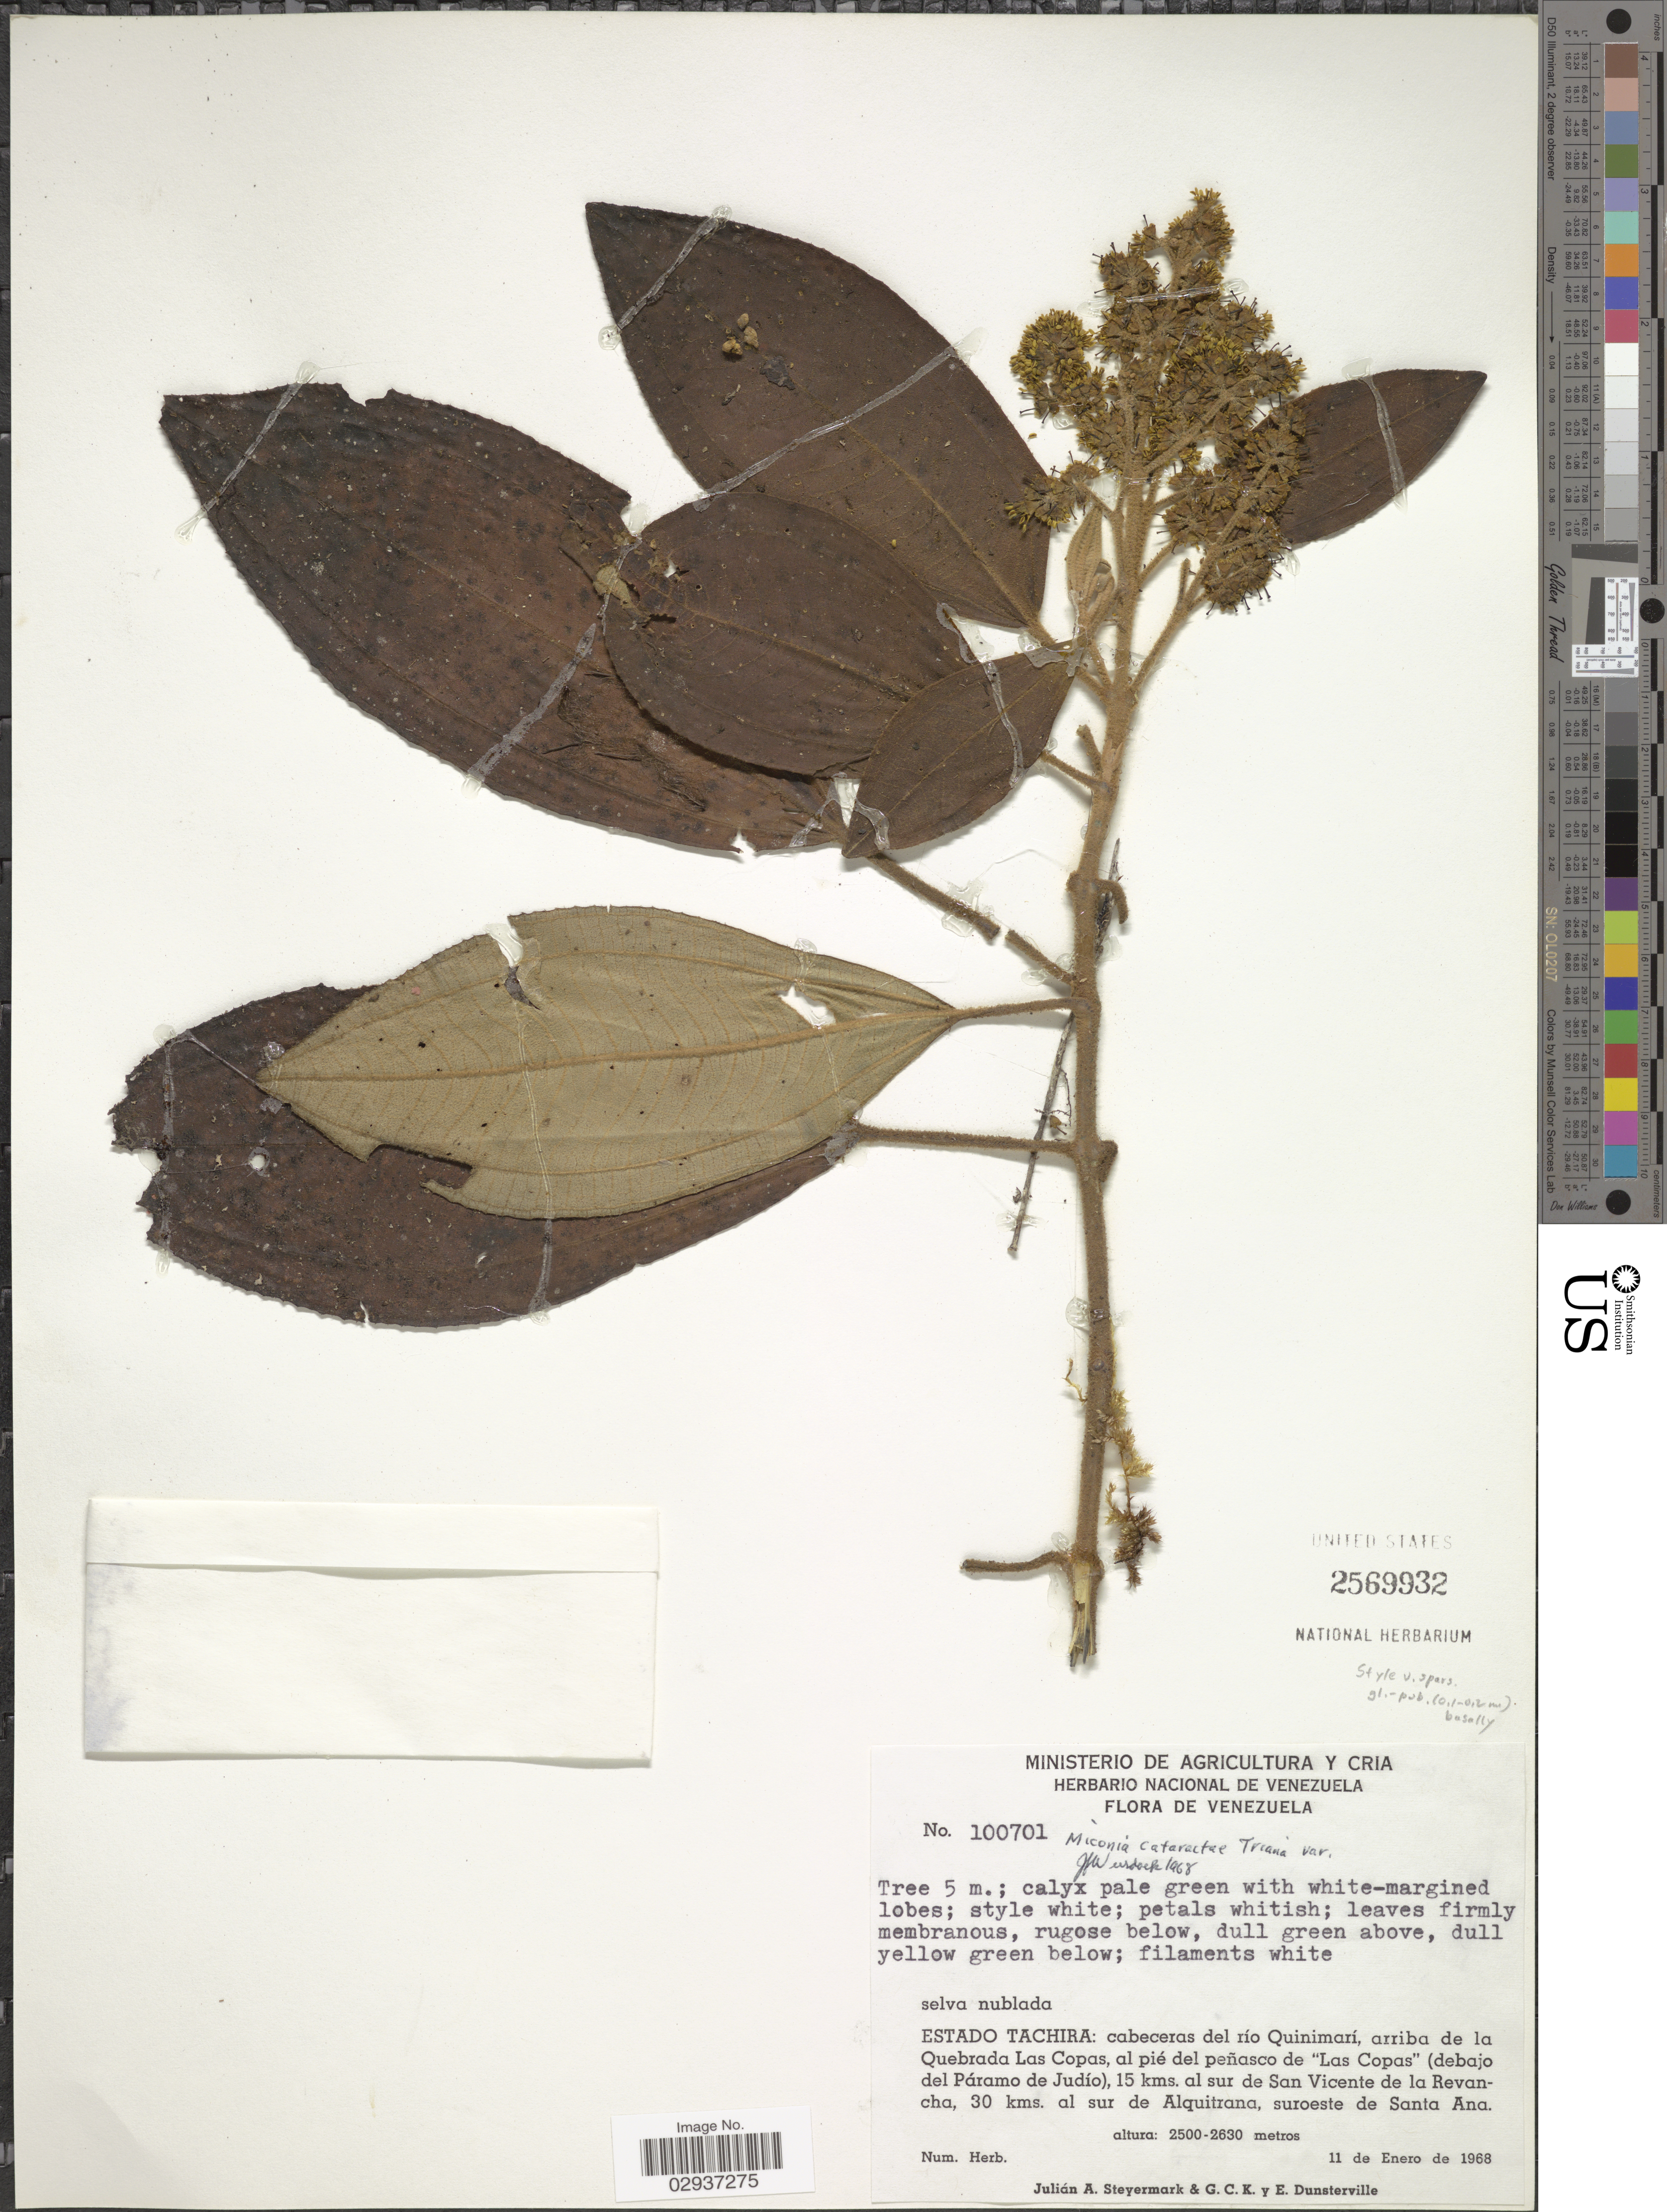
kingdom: Plantae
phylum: Tracheophyta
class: Magnoliopsida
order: Myrtales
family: Melastomataceae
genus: Miconia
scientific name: Miconia cataractae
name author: Triana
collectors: J. Steyermark, G. C. K. Dunsterville & E. Dunsterville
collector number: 100701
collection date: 1968-01-11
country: Venezuela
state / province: Tachira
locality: Estado Tachira: cabeceras del río Quinimarí, arriba de la Quebrada Las Copas, al pié del peñasco de "Las Copas" (debajo del Páramo de Judío), 15 kms. al sur de San Vicente de la Revancha, 30 kms. al sur de Alquitrana, suroeste de Santa Ana.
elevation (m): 2500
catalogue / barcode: US 2569932